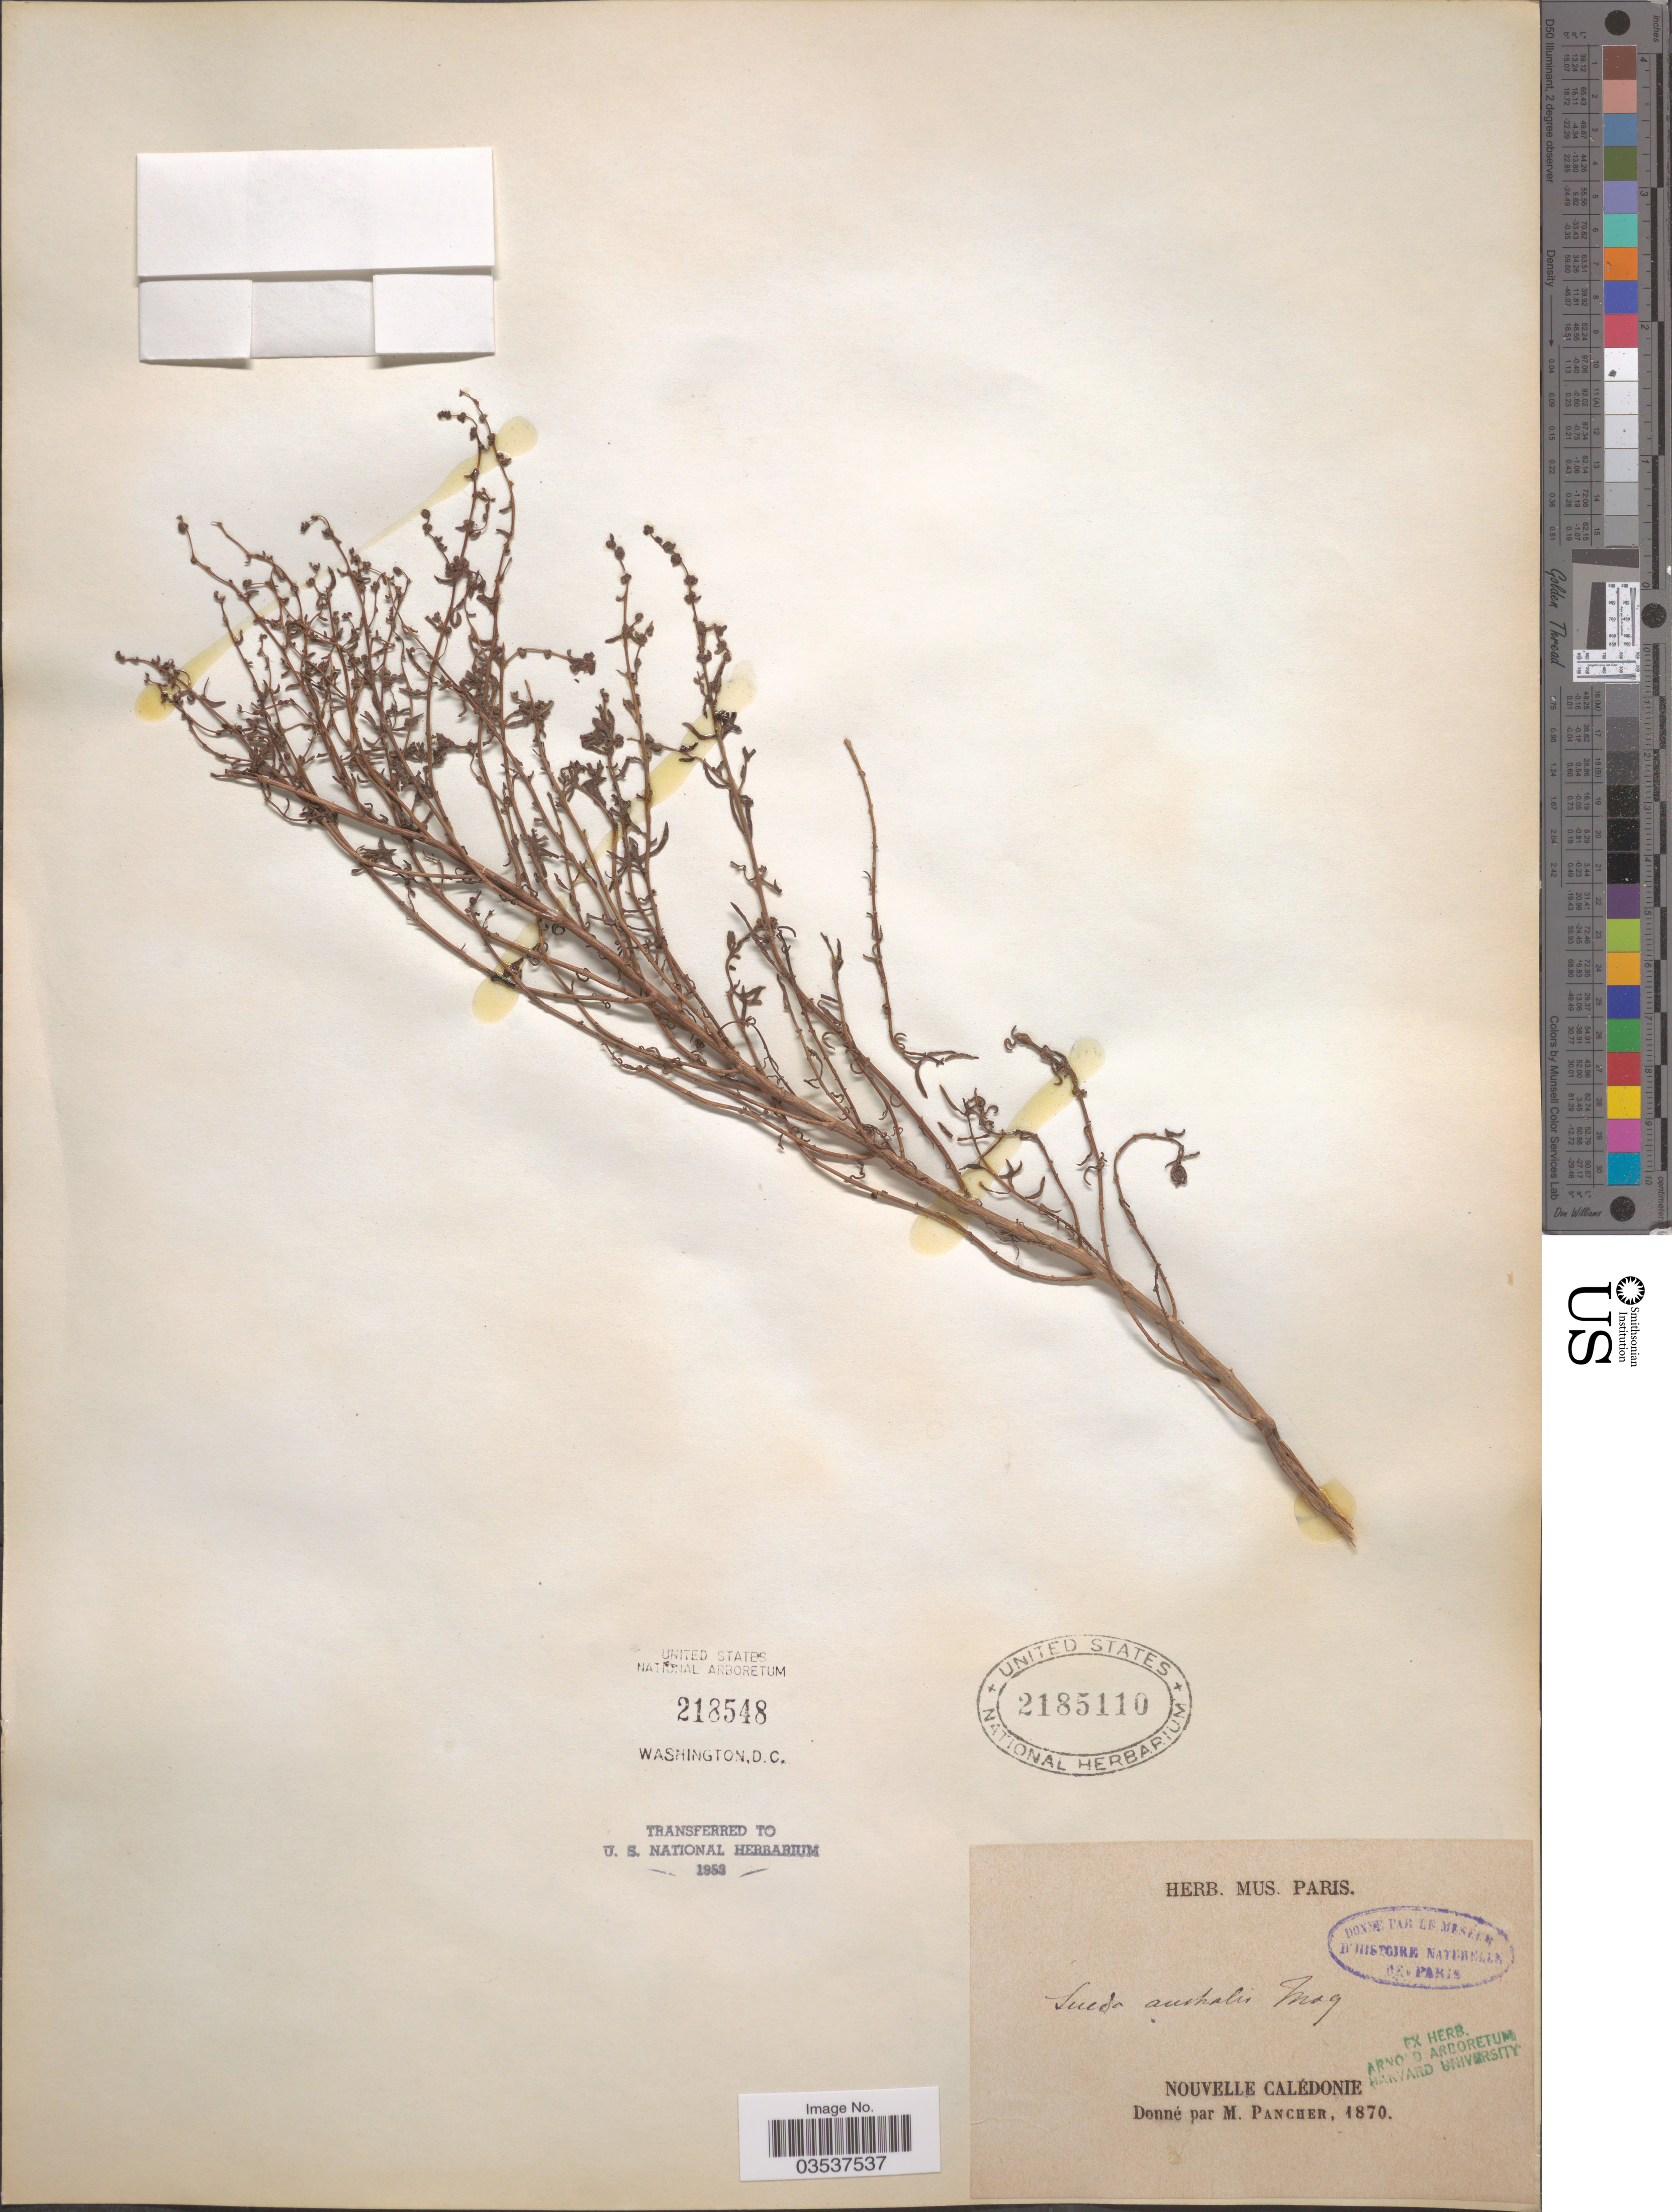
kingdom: Plantae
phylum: Tracheophyta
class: Magnoliopsida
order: Caryophyllales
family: Amaranthaceae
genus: Suaeda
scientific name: Suaeda australis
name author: (R. Br.) Moq.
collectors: ex herb. Mus. Paris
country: New Caledonia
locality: Nouvelle Caledonie.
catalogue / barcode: US 2185110